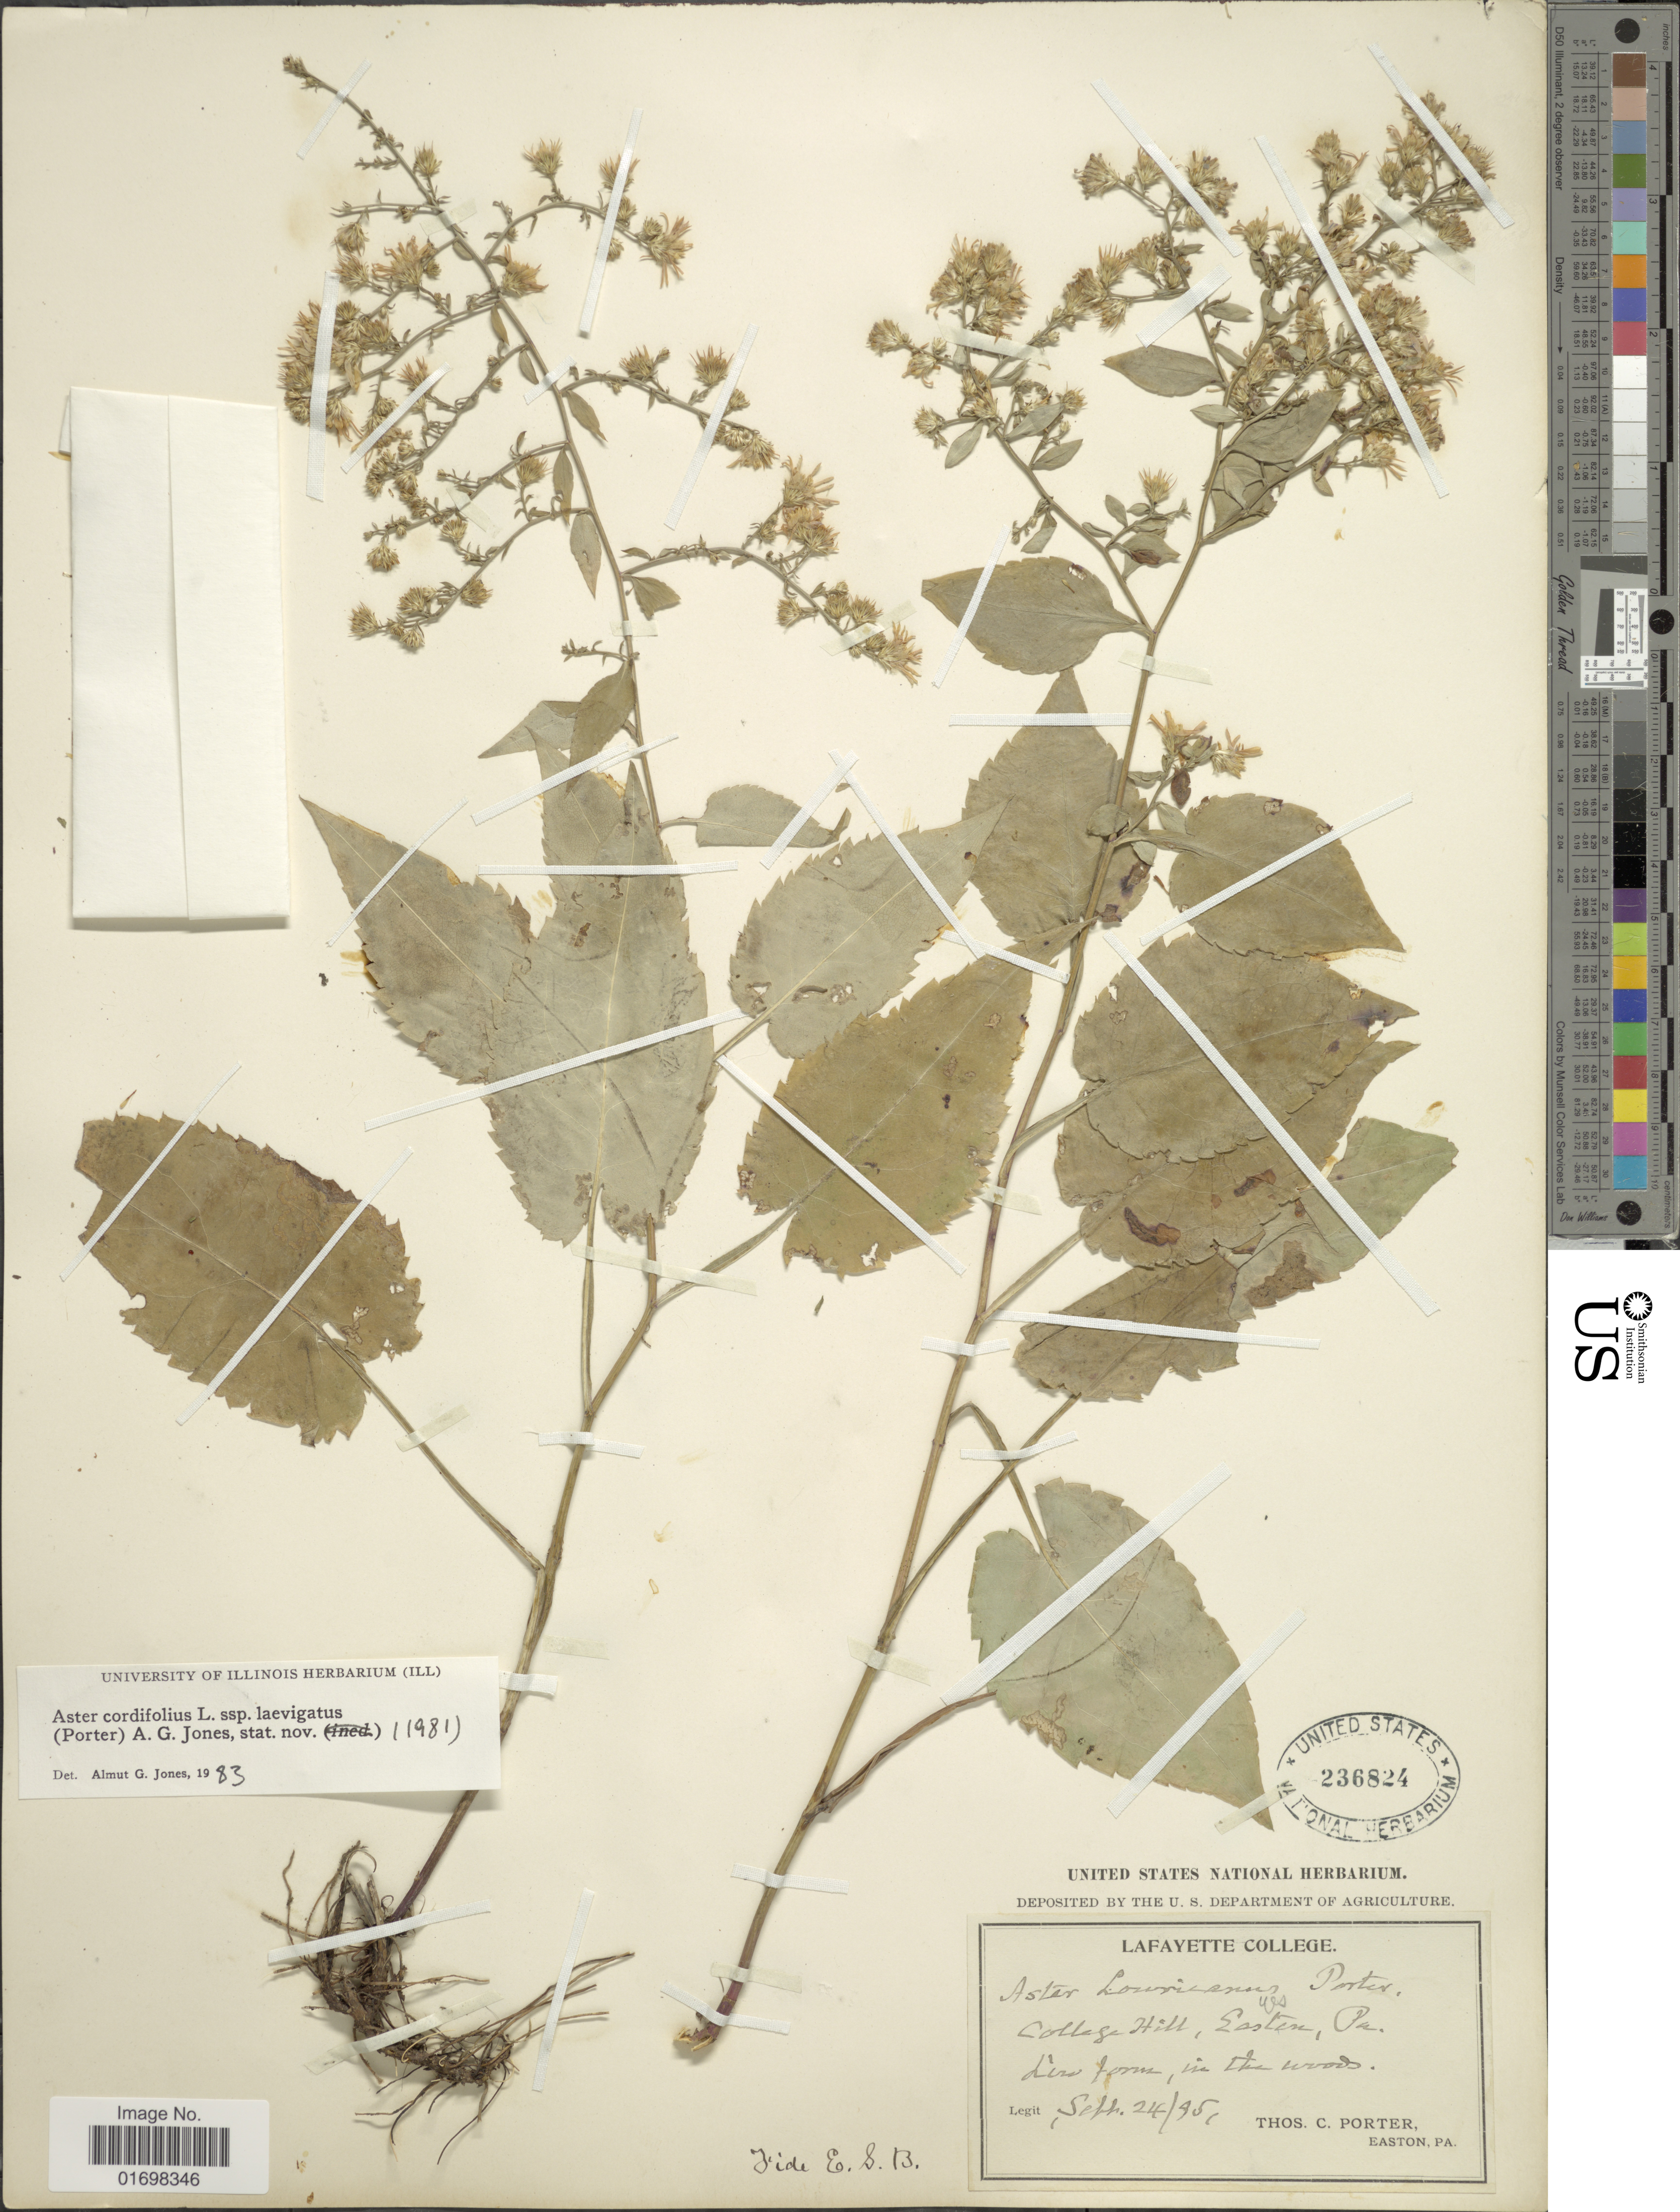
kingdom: Plantae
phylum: Tracheophyta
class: Magnoliopsida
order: Asterales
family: Asteraceae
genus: Symphyotrichum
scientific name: Symphyotrichum lowrieanum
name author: (Porter) G.L. Nesom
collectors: T. C. Porter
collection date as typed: Transcribed d/m/y: 24/9/95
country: United States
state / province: Pennsylvania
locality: College Hill, Easton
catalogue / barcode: US 236824